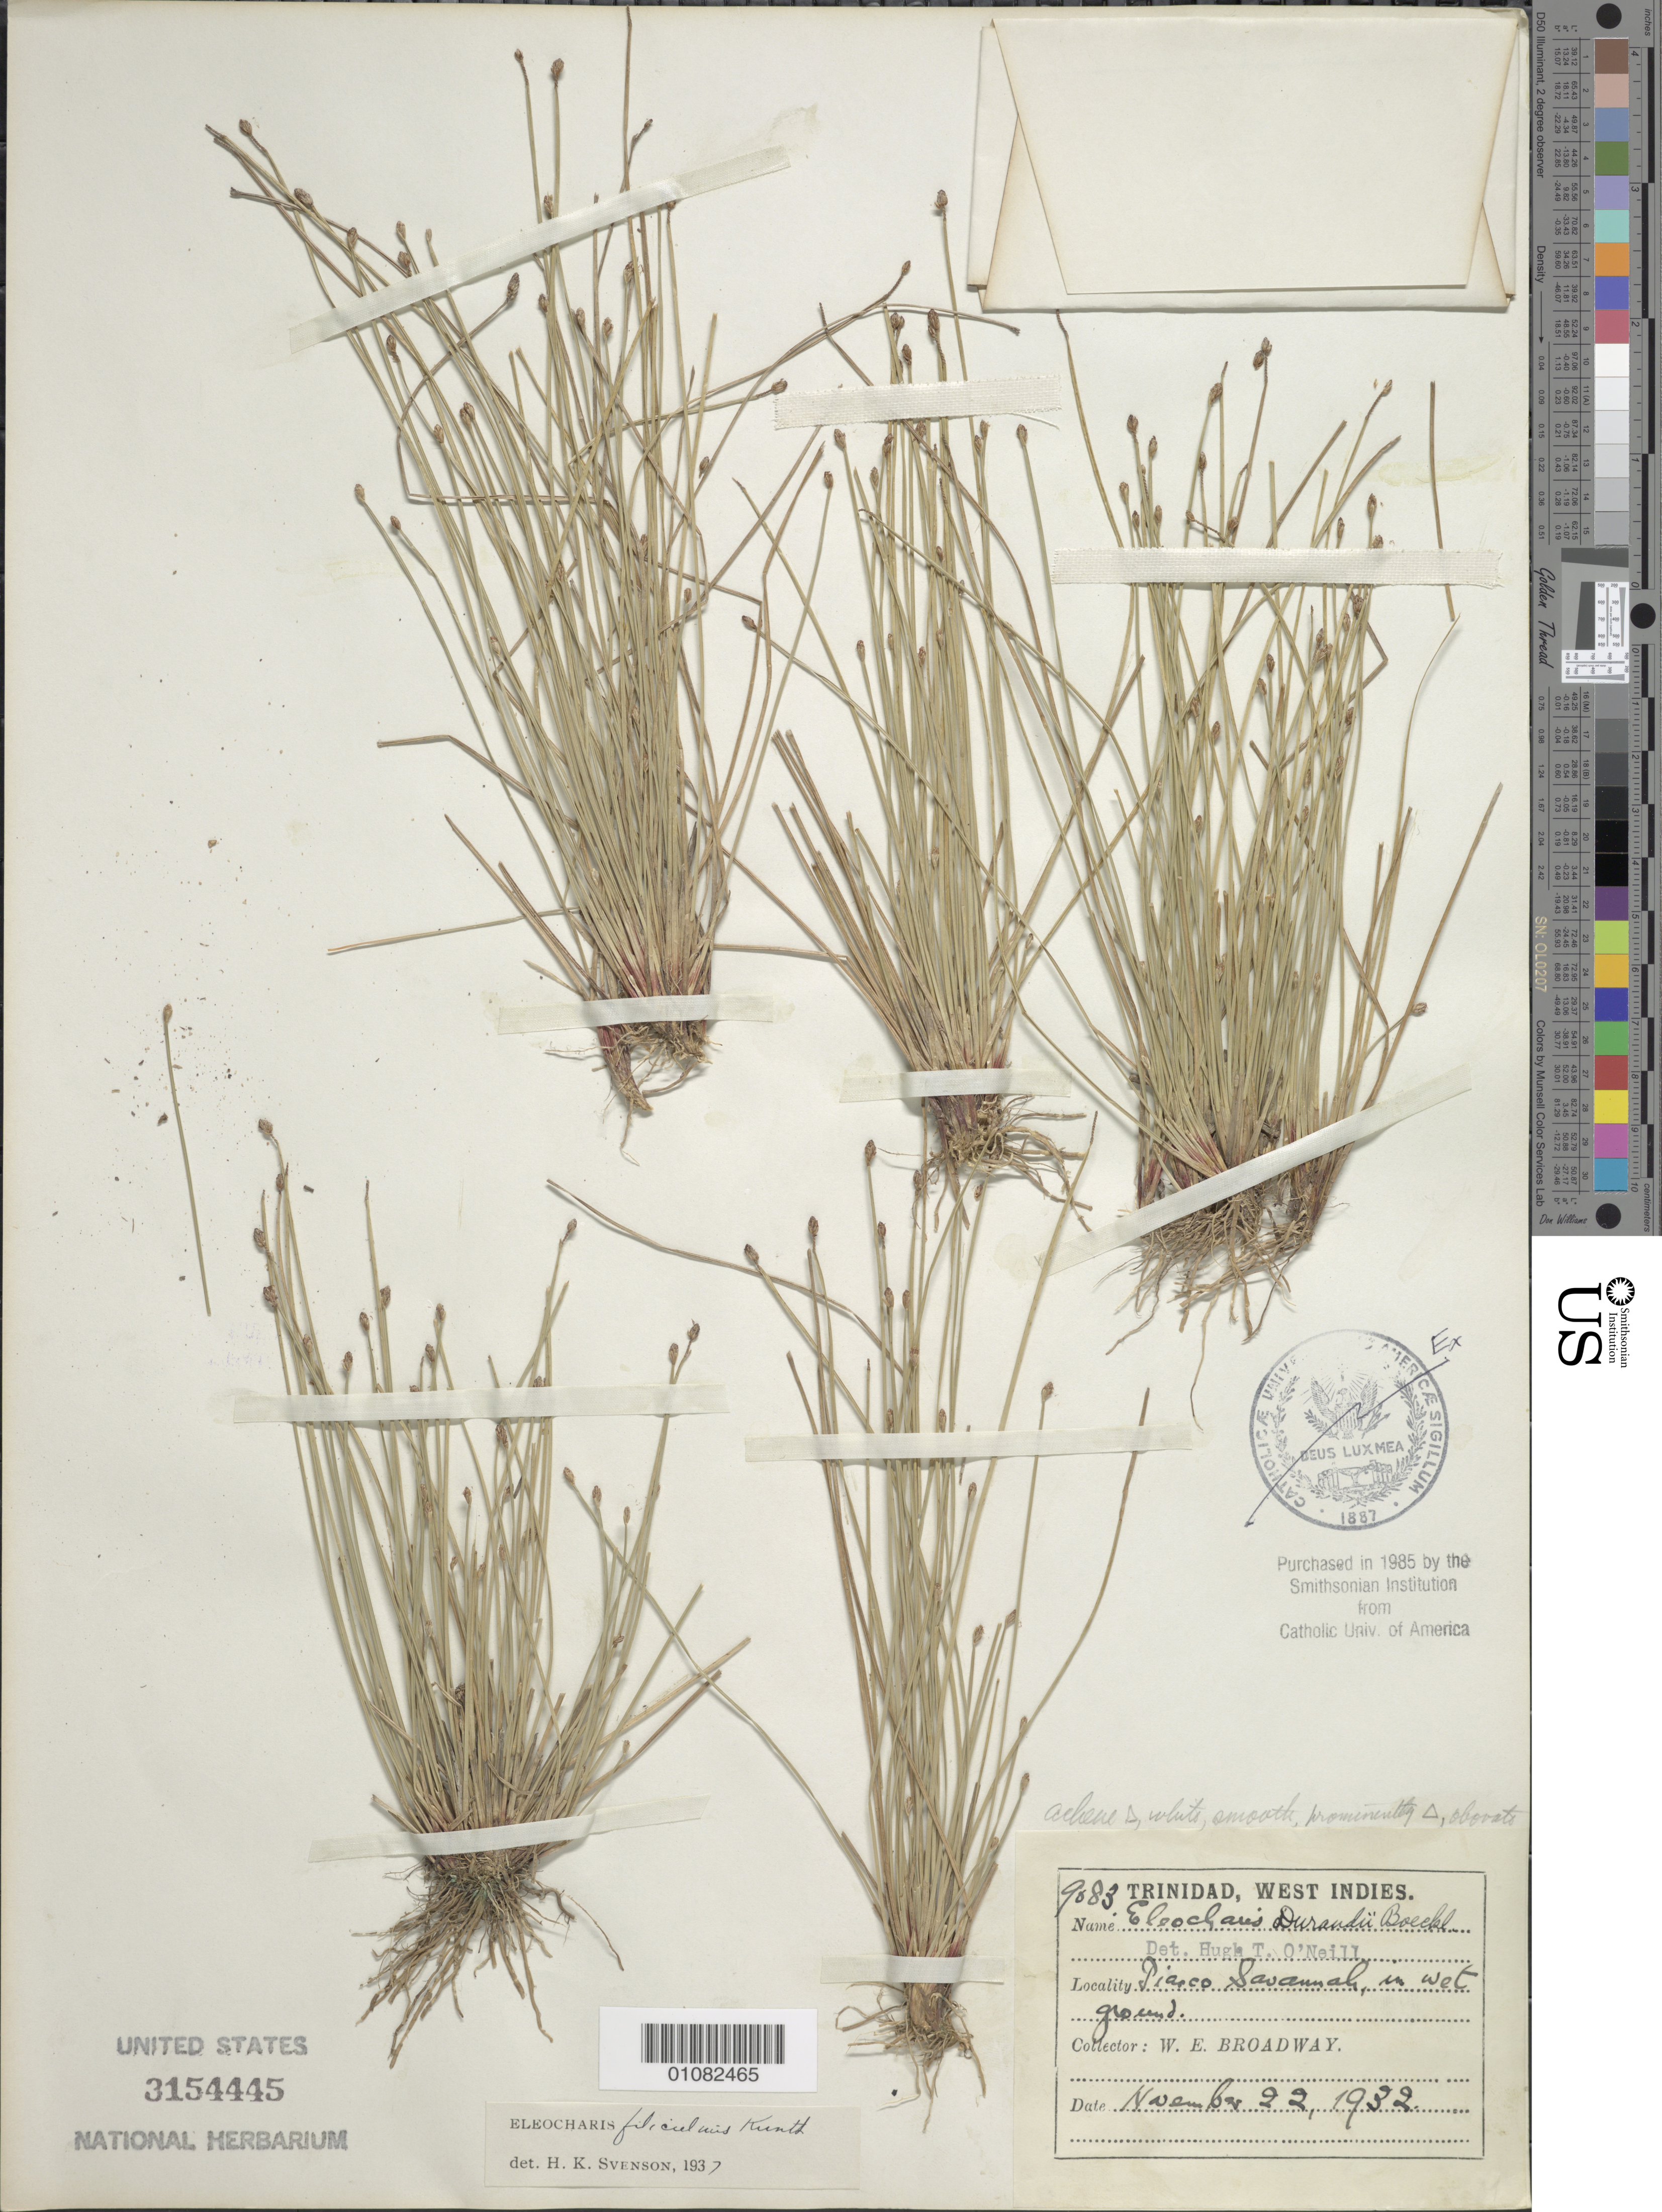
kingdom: Plantae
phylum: Tracheophyta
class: Liliopsida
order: Poales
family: Cyperaceae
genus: Eleocharis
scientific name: Eleocharis filiculmis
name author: Kunth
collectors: W. E. Broadway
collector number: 9083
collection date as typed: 22 Nov 1932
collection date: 1932-11-22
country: Trinidad and Tobago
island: Trinidad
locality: Piarco Savannah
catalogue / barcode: US 3154445